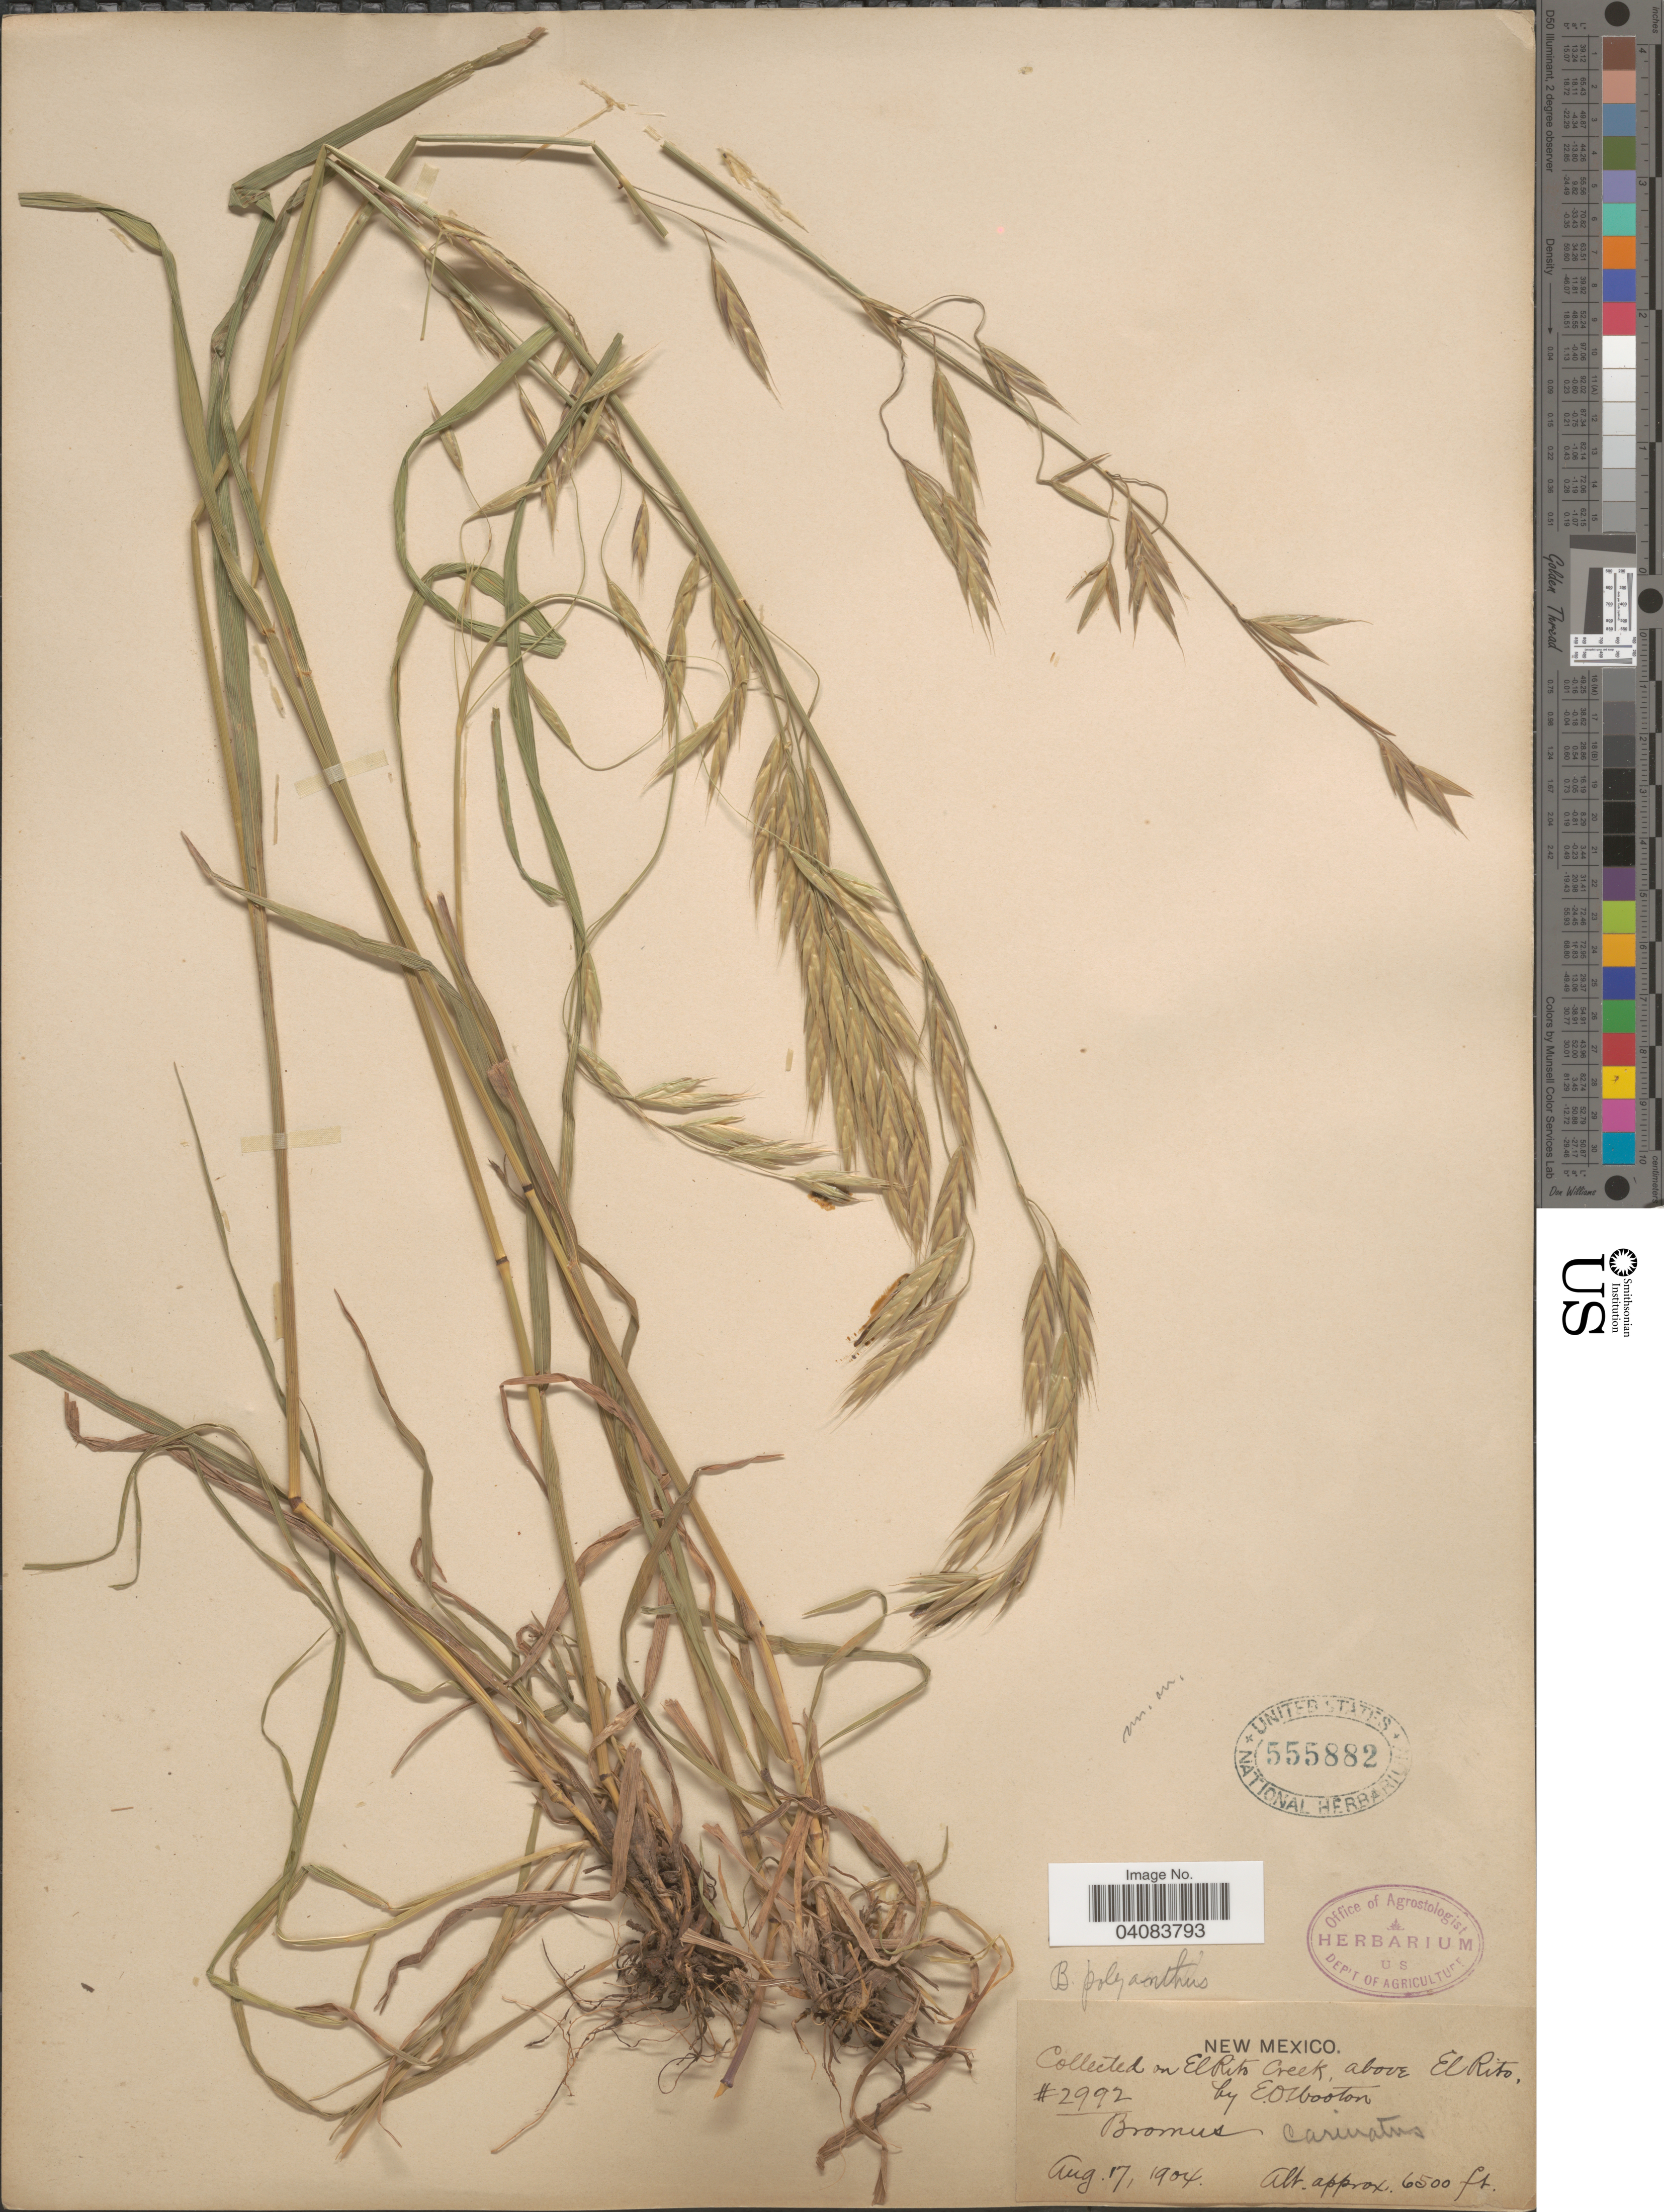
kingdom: Plantae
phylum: Tracheophyta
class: Liliopsida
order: Poales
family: Poaceae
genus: Bromus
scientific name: Bromus polyanthus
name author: Scribn. ex Shear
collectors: E. O. Wooton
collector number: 2992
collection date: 1904-08-17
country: United States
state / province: New Mexico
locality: On El Rito Creek above El Rito.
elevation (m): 1981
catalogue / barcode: US 555882